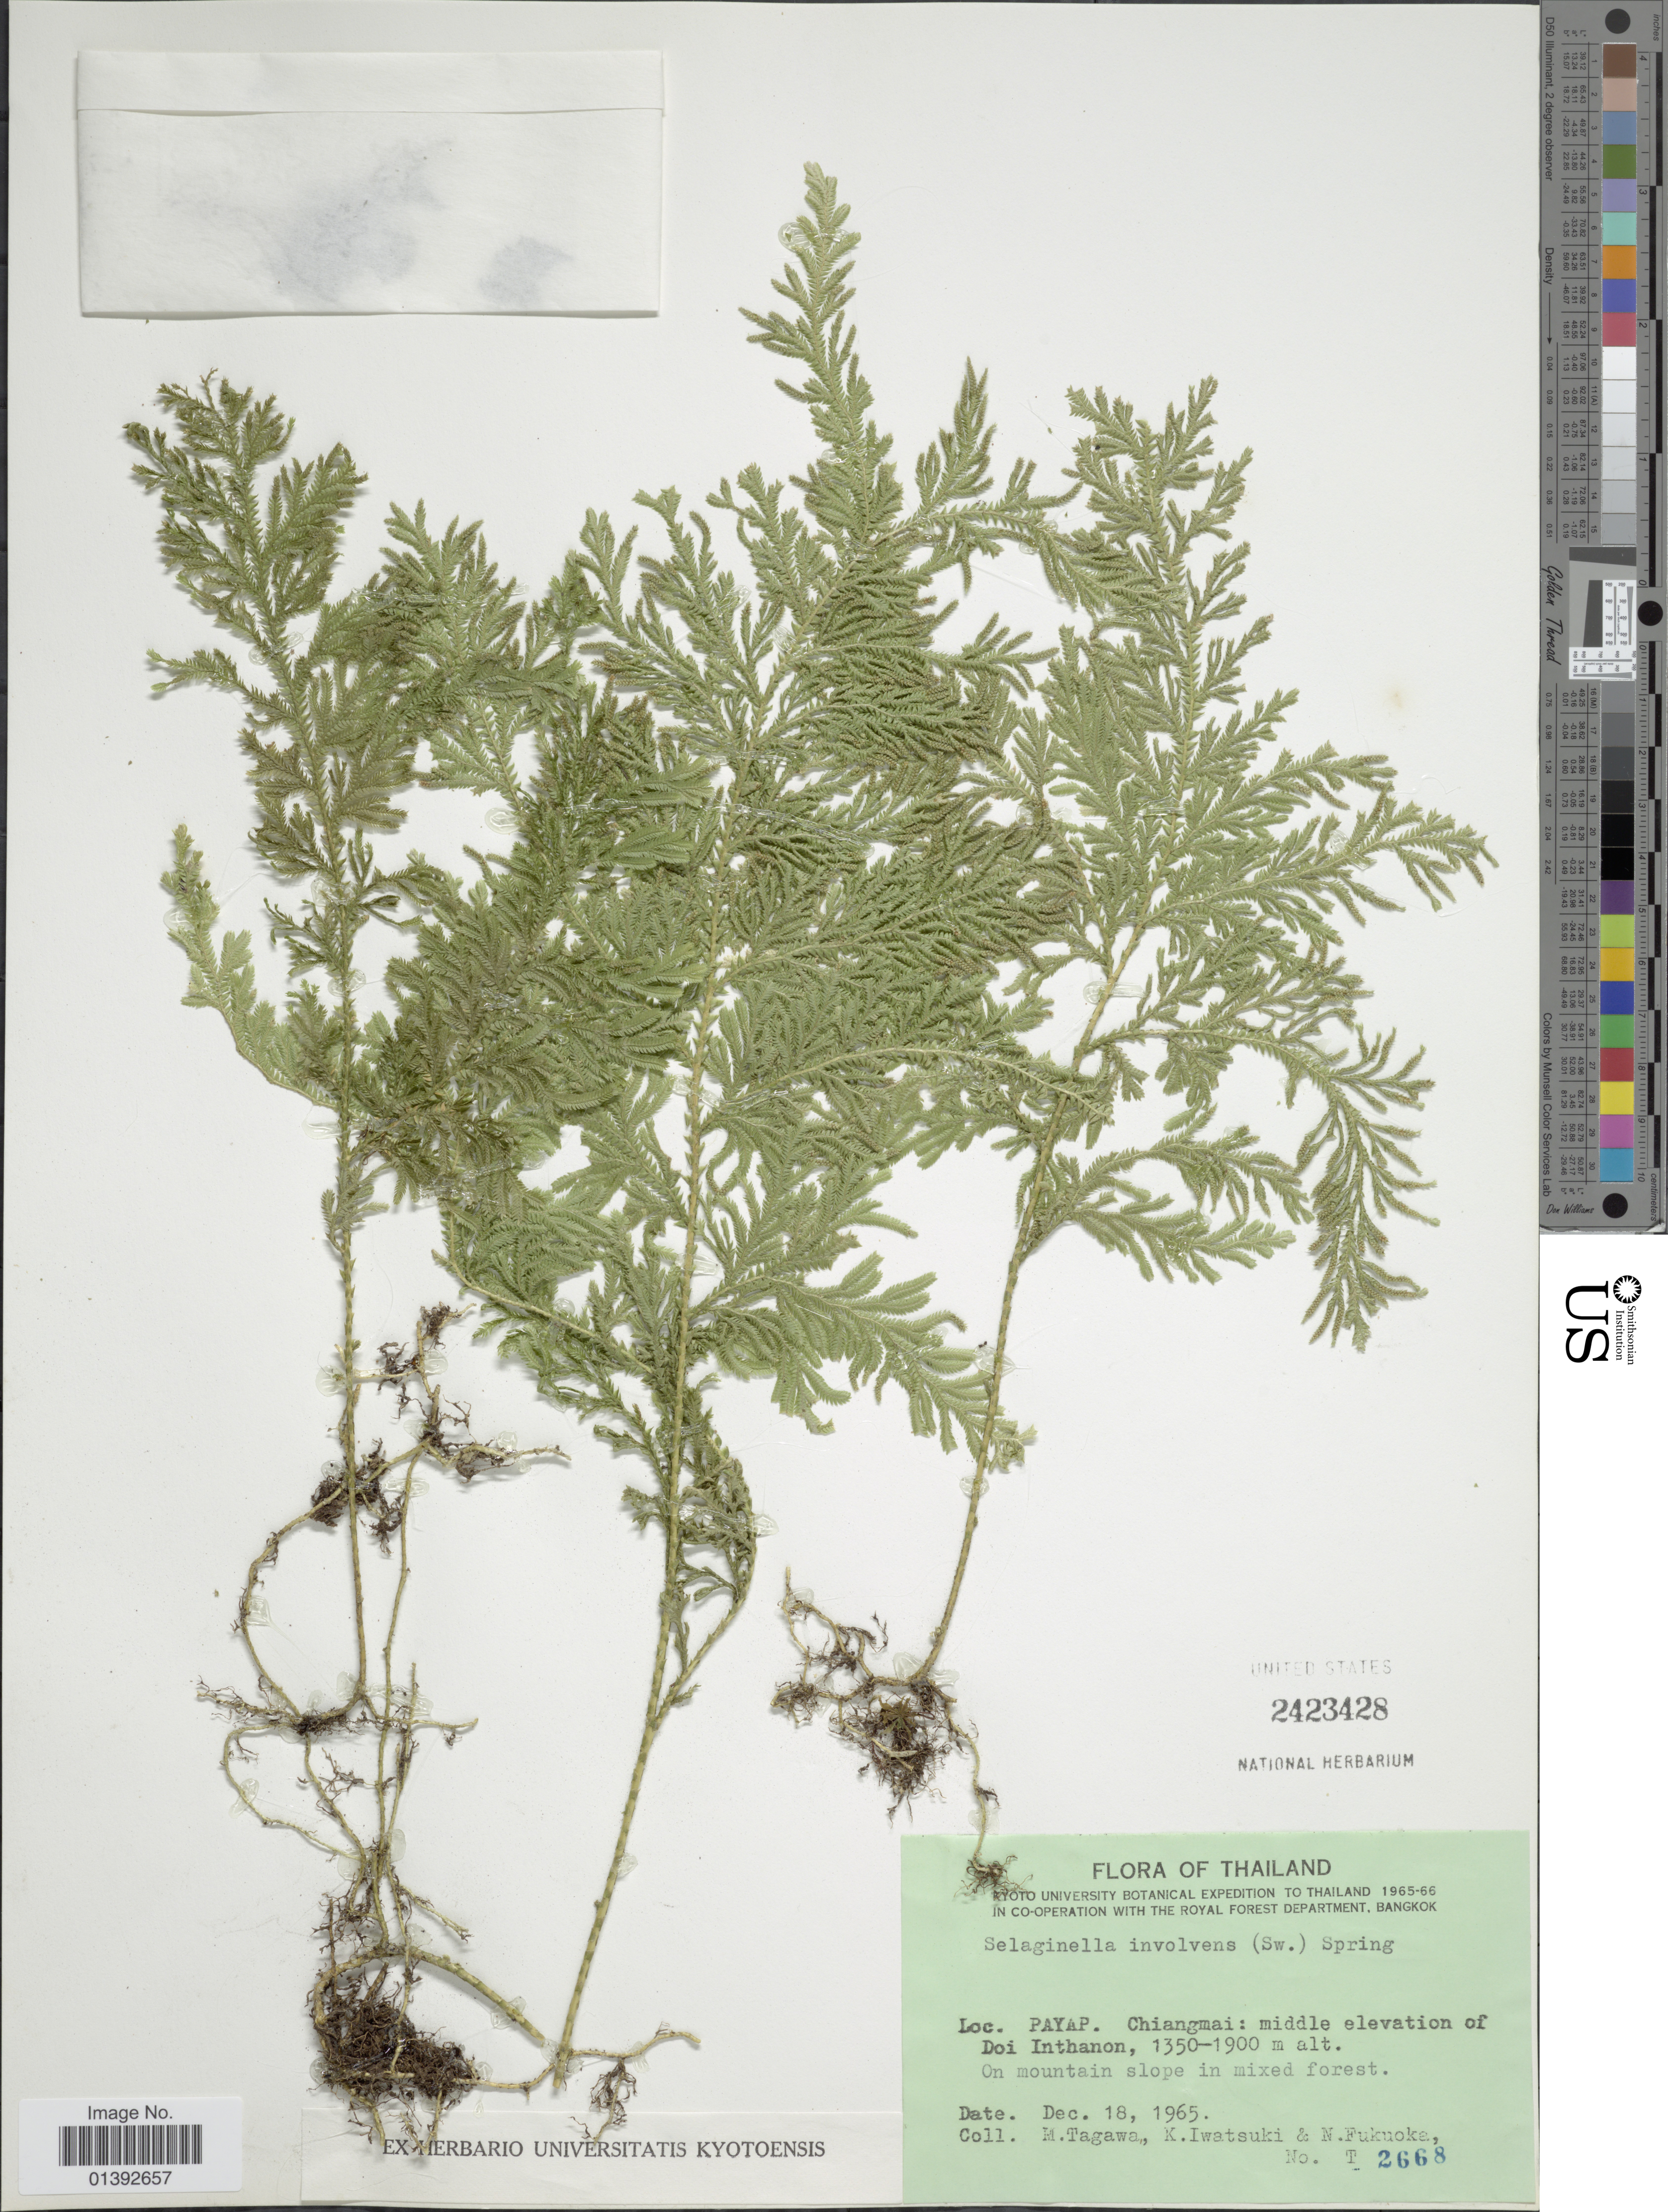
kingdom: Plantae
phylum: Tracheophyta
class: Lycopodiopsida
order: Selaginellales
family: Selaginellaceae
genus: Selaginella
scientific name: Selaginella involvens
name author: (Sw.) Spring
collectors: M. Tagawa, K. Iwatsuki & N. Fukuoka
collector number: T2668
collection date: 1965-12-18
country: Thailand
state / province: Chiang Mai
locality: Payap, middle elevation of Doi Inthanon, on mountain slope on mixed forest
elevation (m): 1350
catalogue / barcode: US 2423428